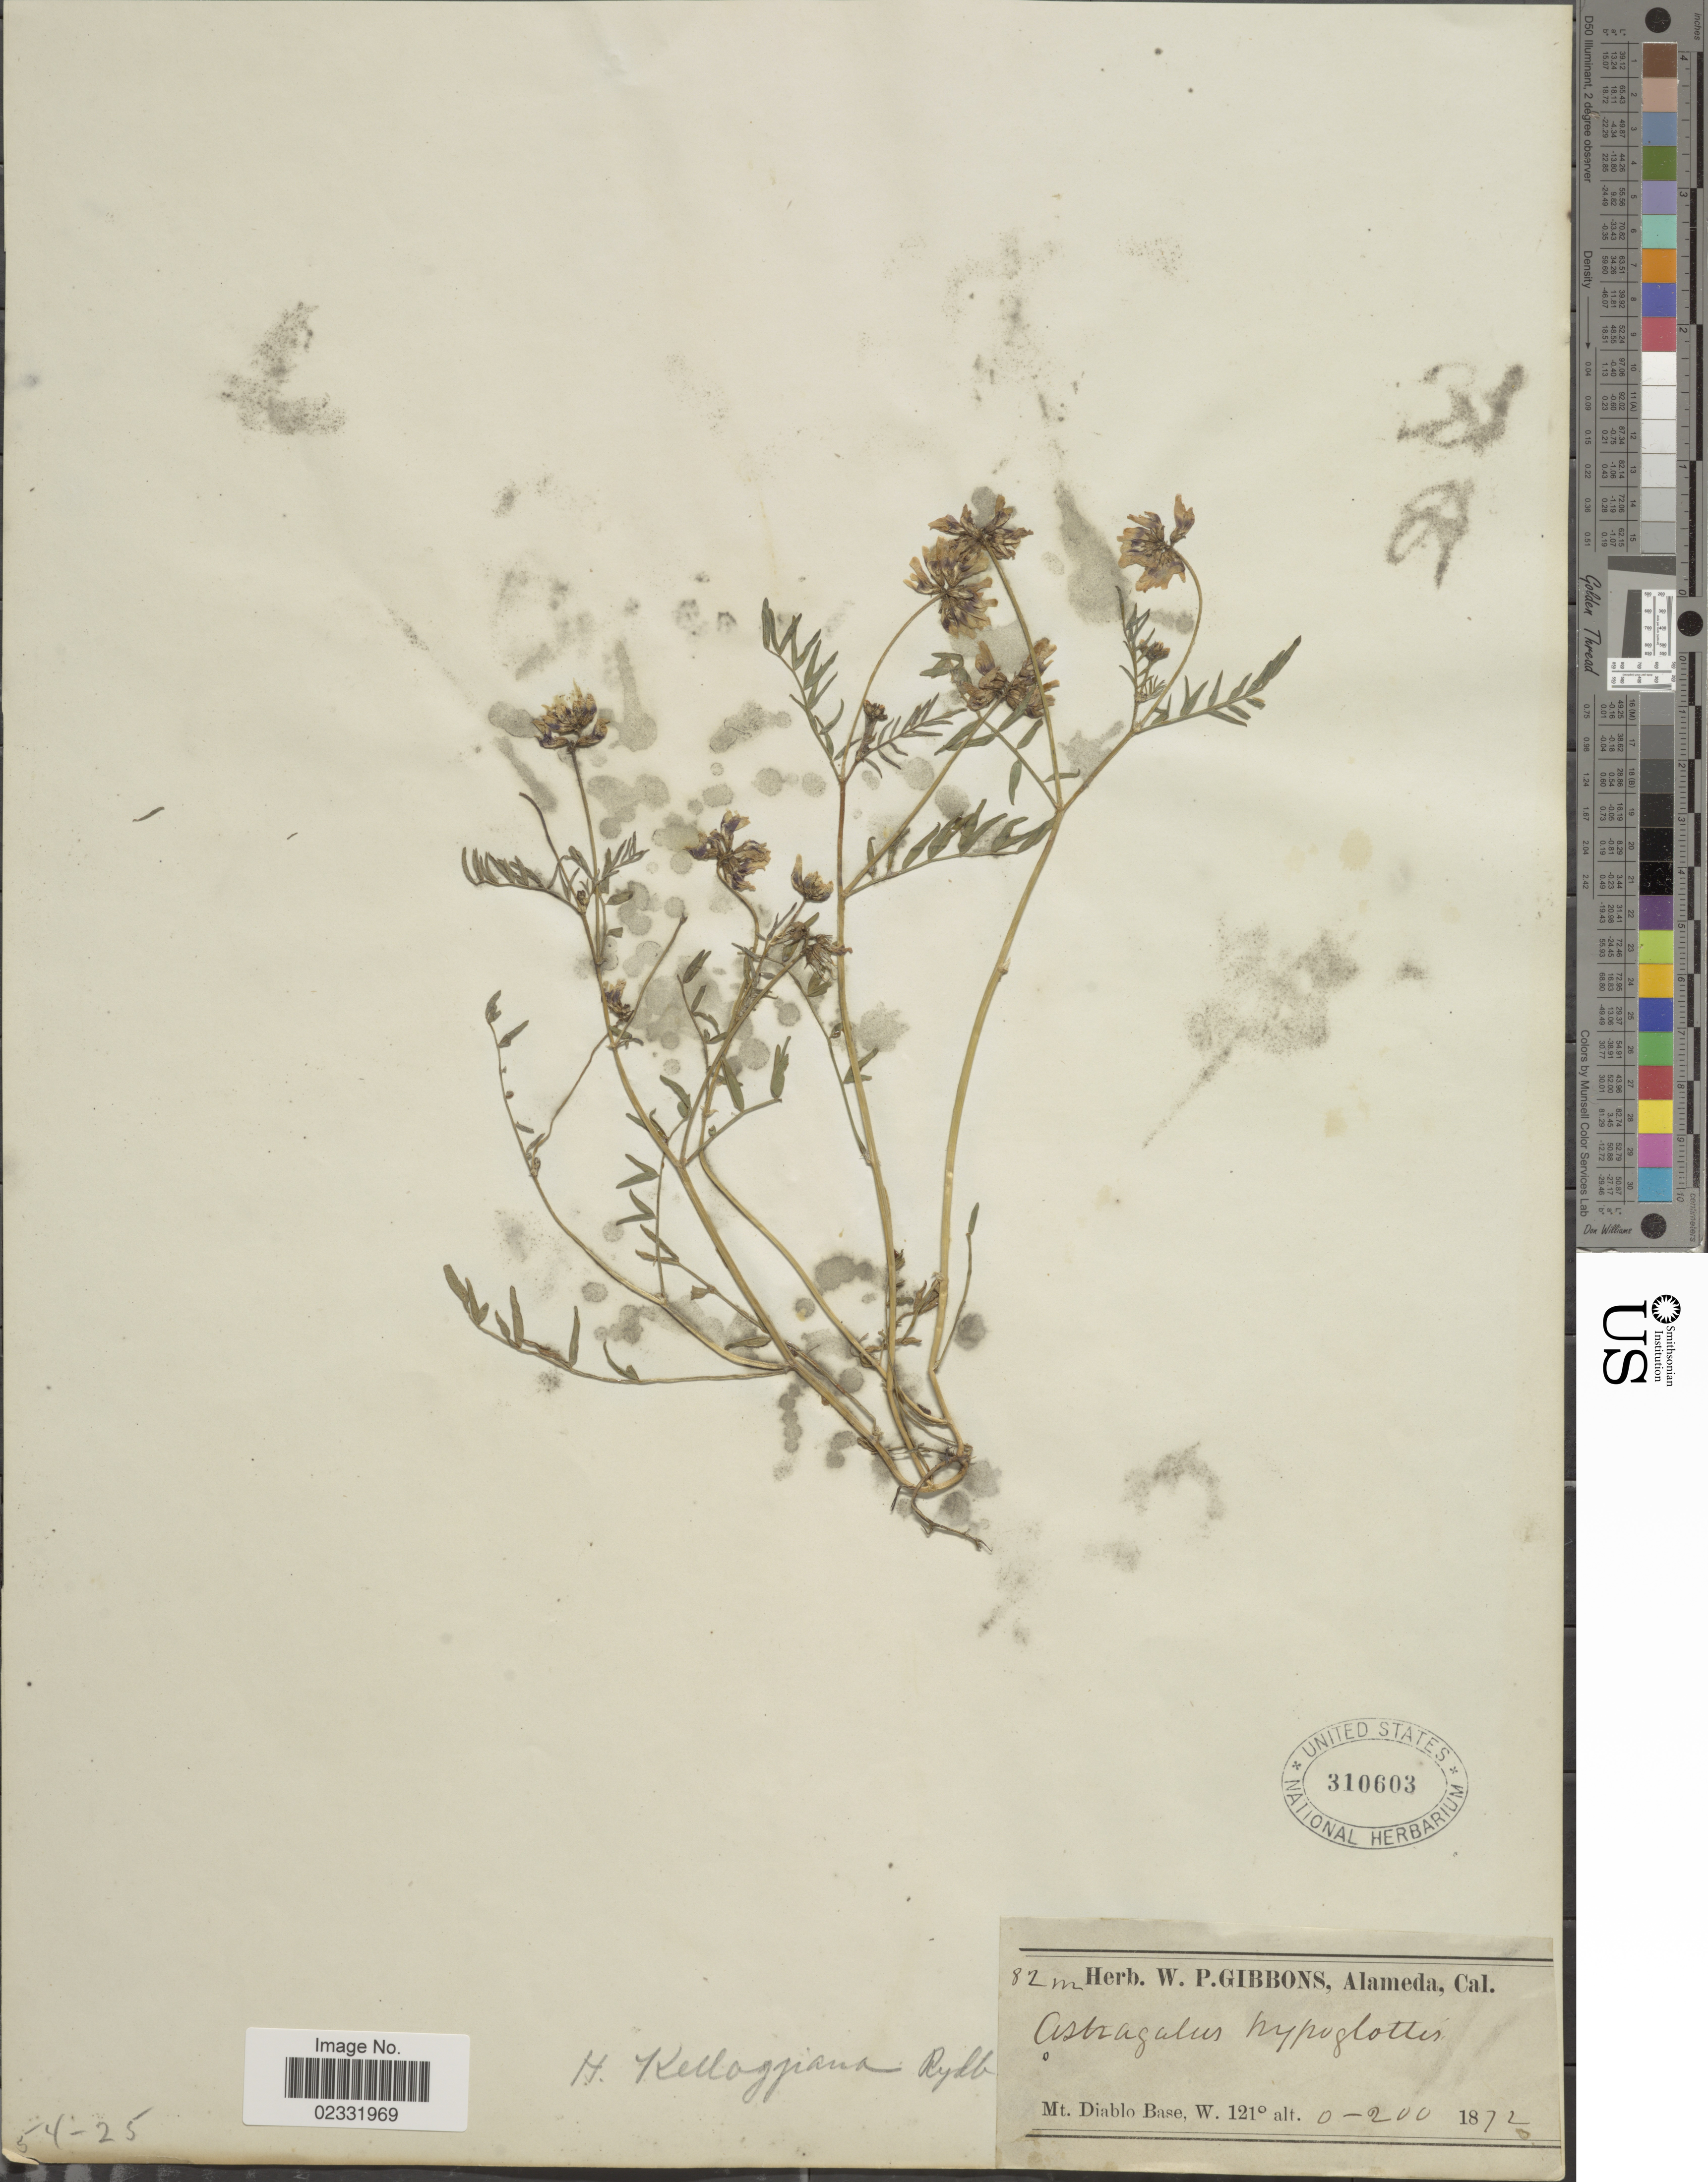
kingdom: Plantae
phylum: Tracheophyta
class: Magnoliopsida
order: Fabales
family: Fabaceae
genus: Astragalus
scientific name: Astragalus kelloggiana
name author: Rydb.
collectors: ex Herb W. P. Gibbons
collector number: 82M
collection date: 1872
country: United States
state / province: California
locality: Mt. Diablo Base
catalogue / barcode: US 310603